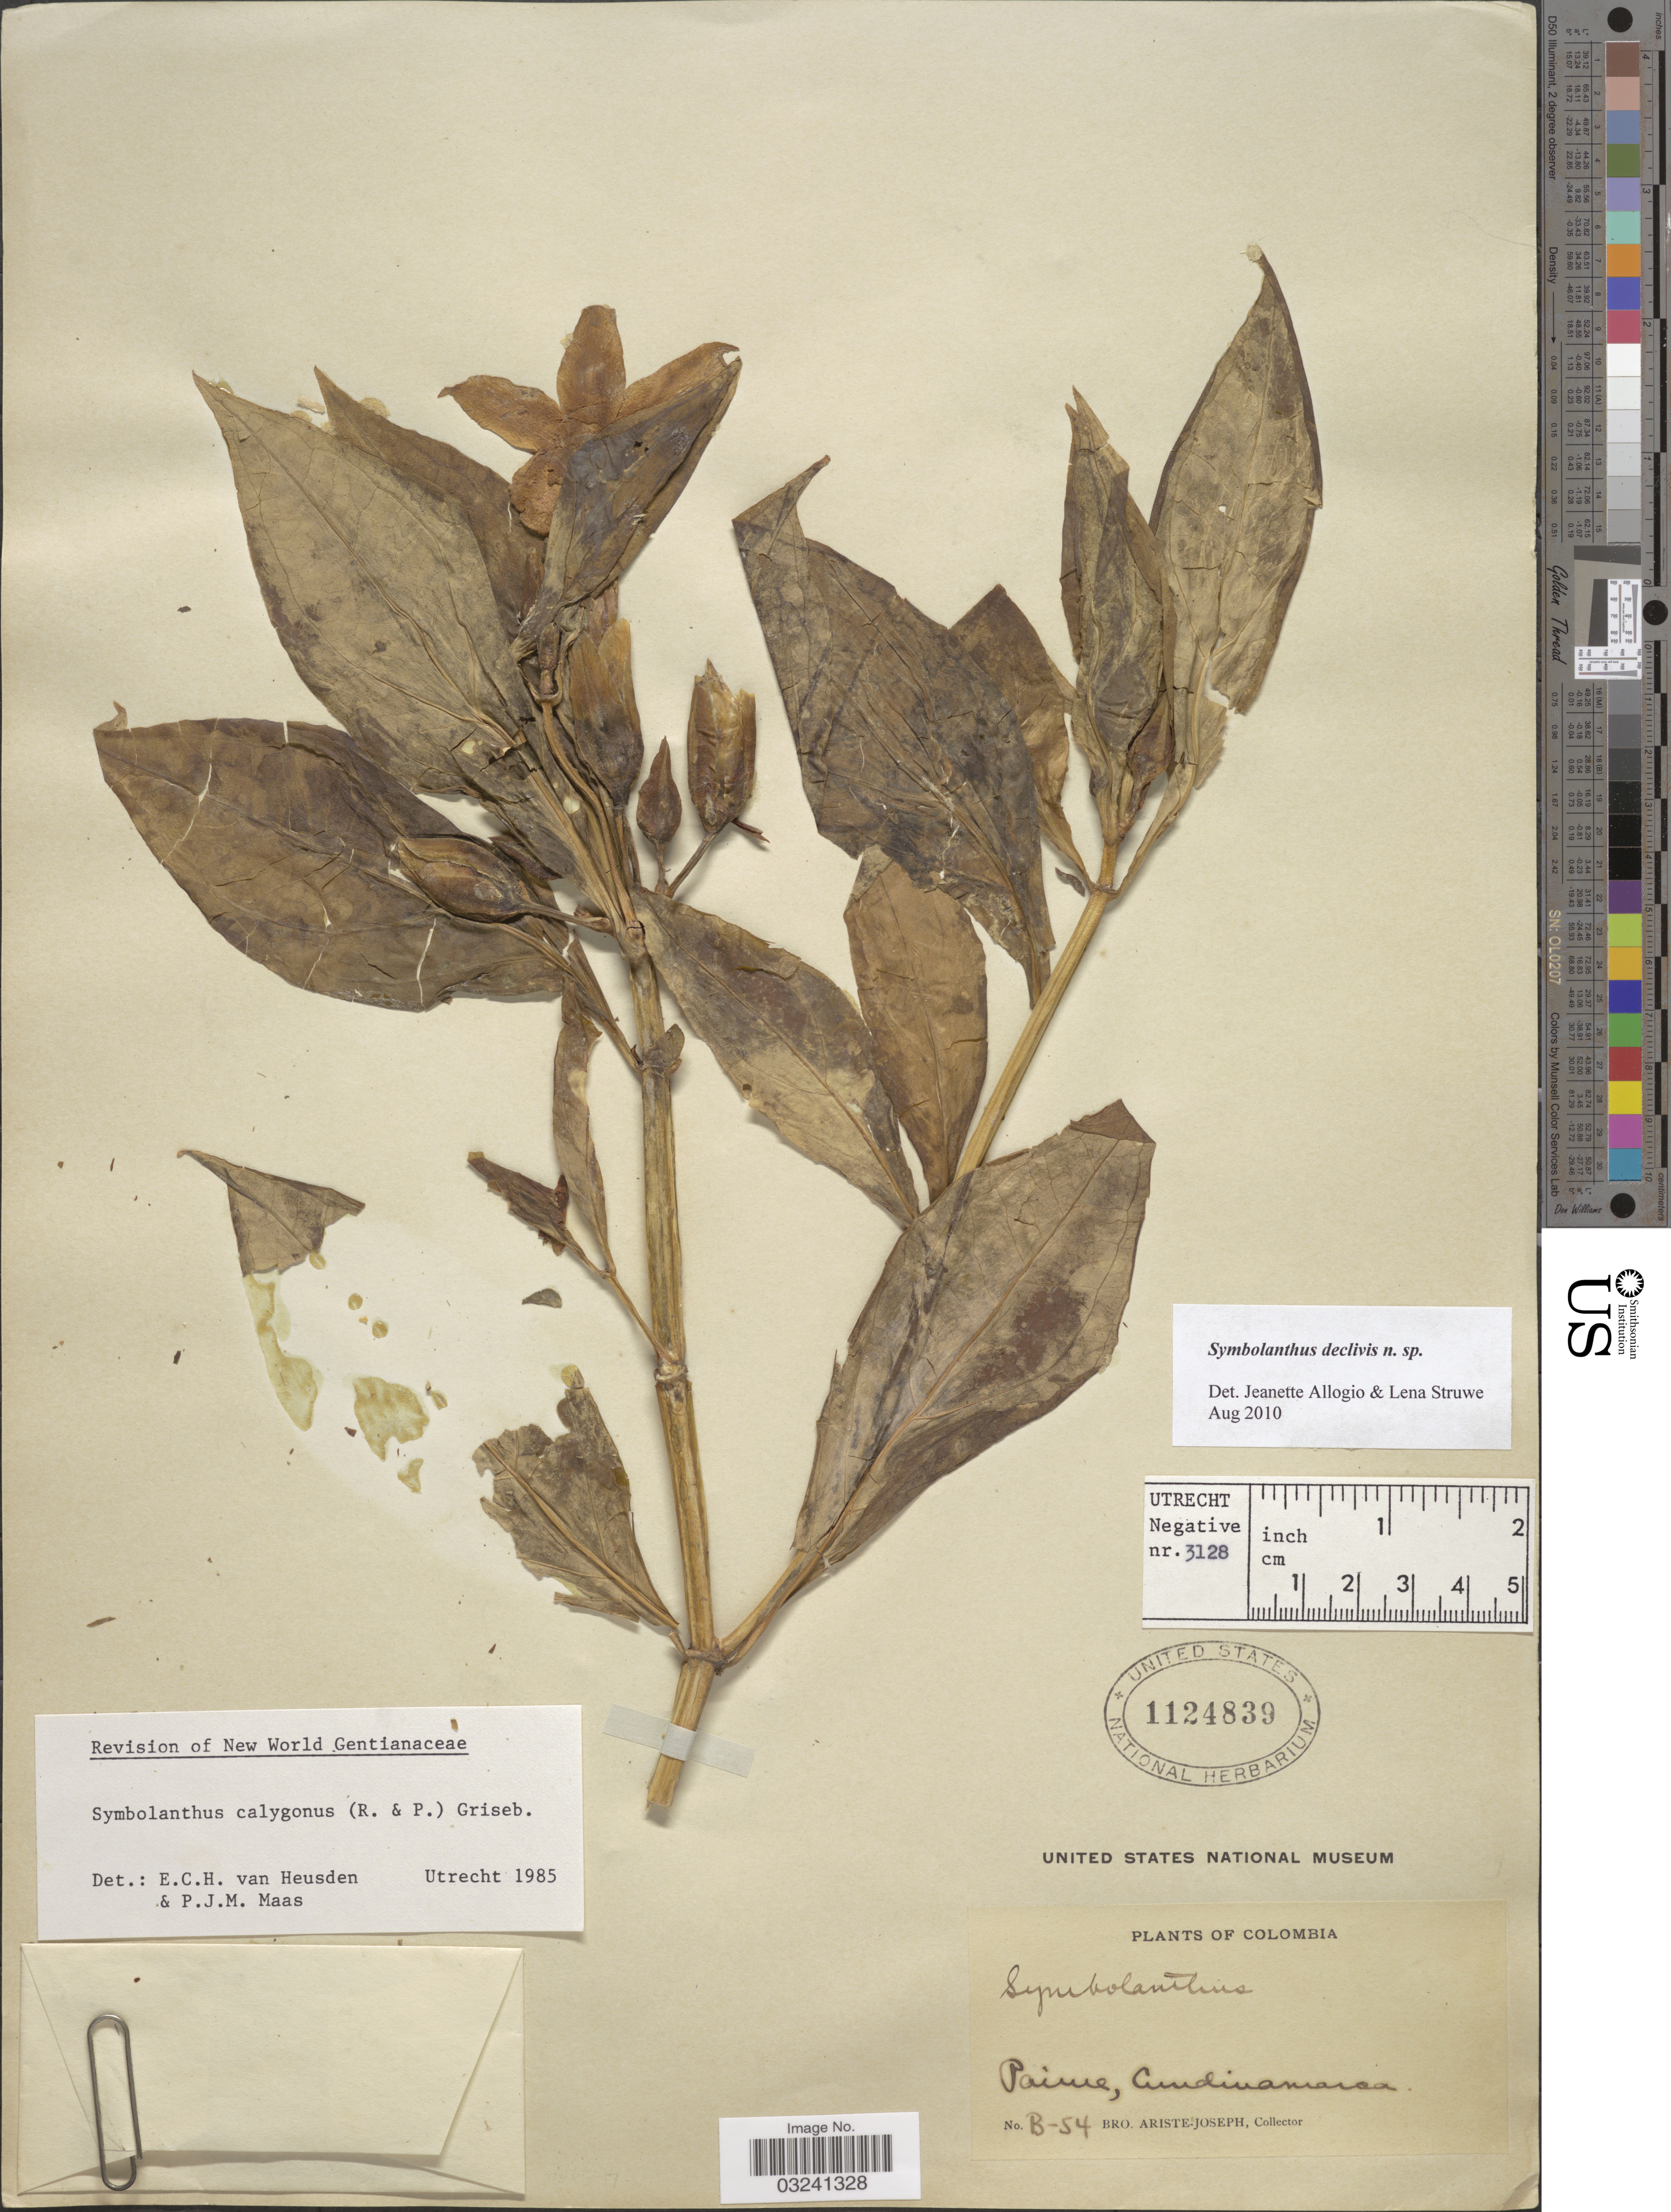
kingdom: Plantae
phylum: Tracheophyta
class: Magnoliopsida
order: Gentianales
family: Gentianaceae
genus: Symbolanthus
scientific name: Symbolanthus declivis sp. nov. ined.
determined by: Allogio, J.; Struwe, L.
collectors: Bro. Ariste-Joseph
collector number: B-54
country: Colombia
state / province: Cundinamarca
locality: Paime.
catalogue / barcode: US 1124839